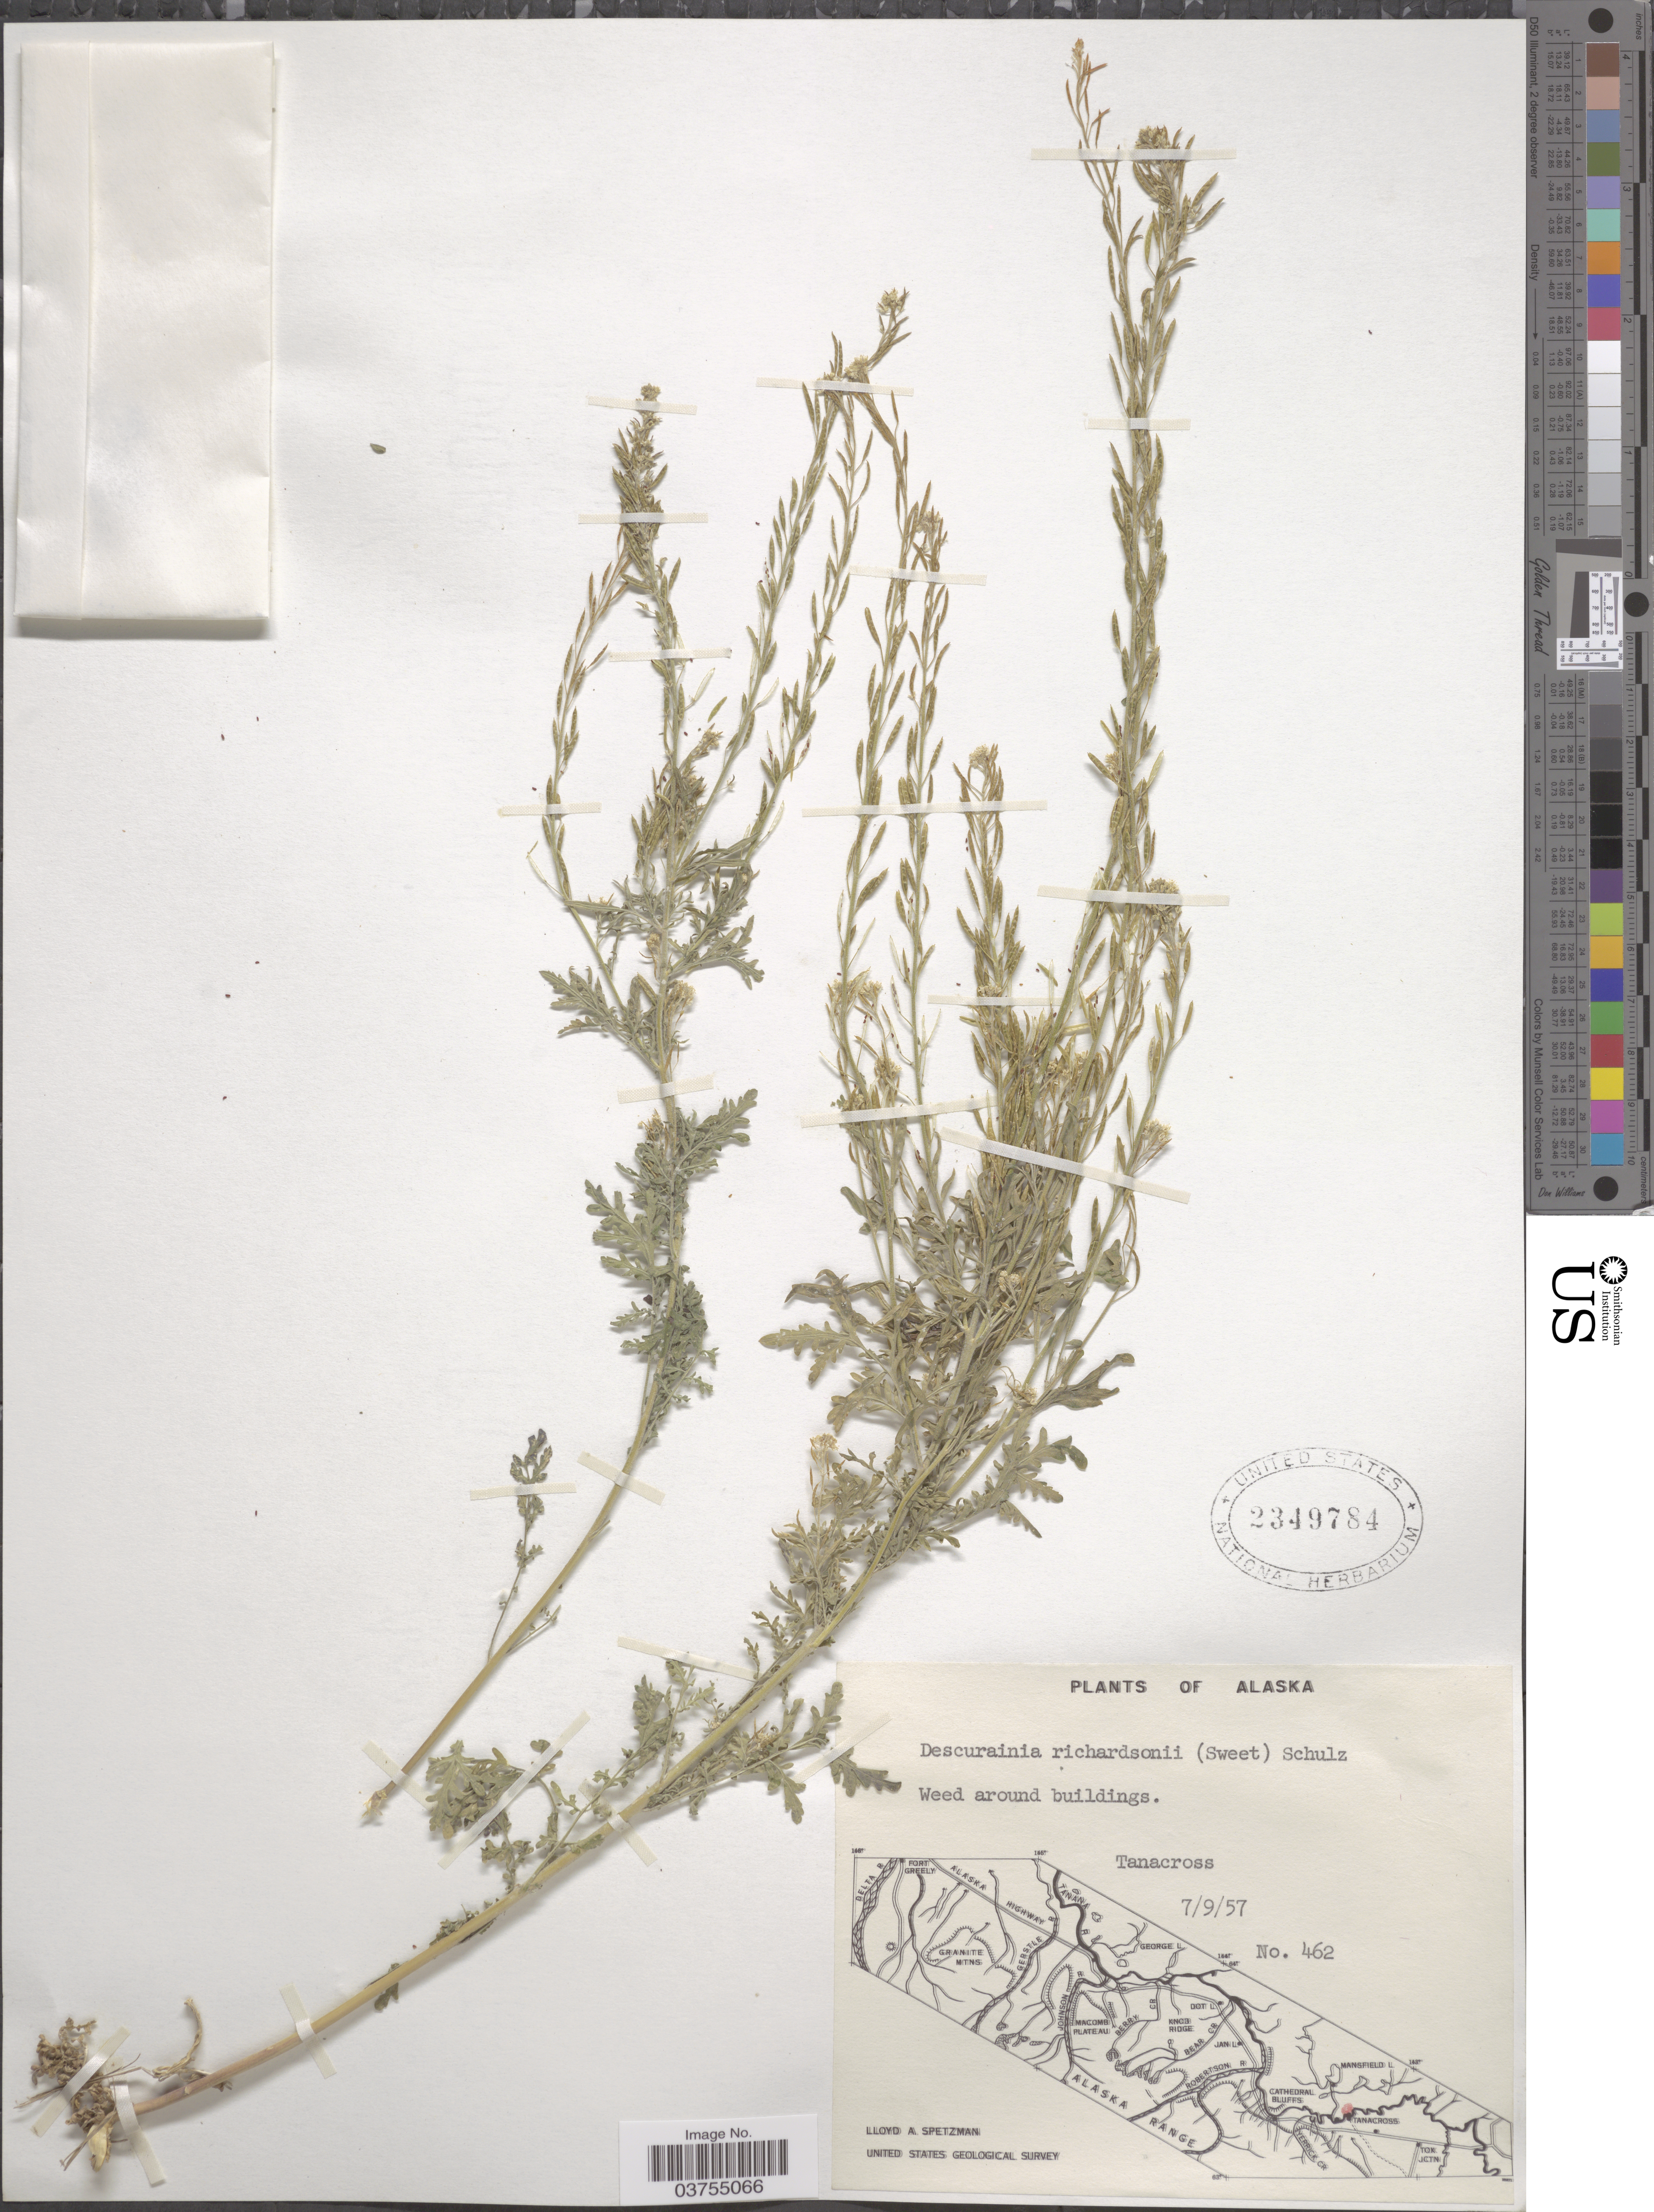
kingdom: Plantae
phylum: Tracheophyta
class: Magnoliopsida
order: Brassicales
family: Brassicaceae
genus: Descurainia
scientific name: Descurainia richardsonii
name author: (C.A. Mey.) O.E. Schulz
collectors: L. Spetzman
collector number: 462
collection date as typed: Transcribed d/m/y: 9/7/57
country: United States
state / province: Alaska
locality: Weed around buildings. Tanacross.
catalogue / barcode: US 2349784